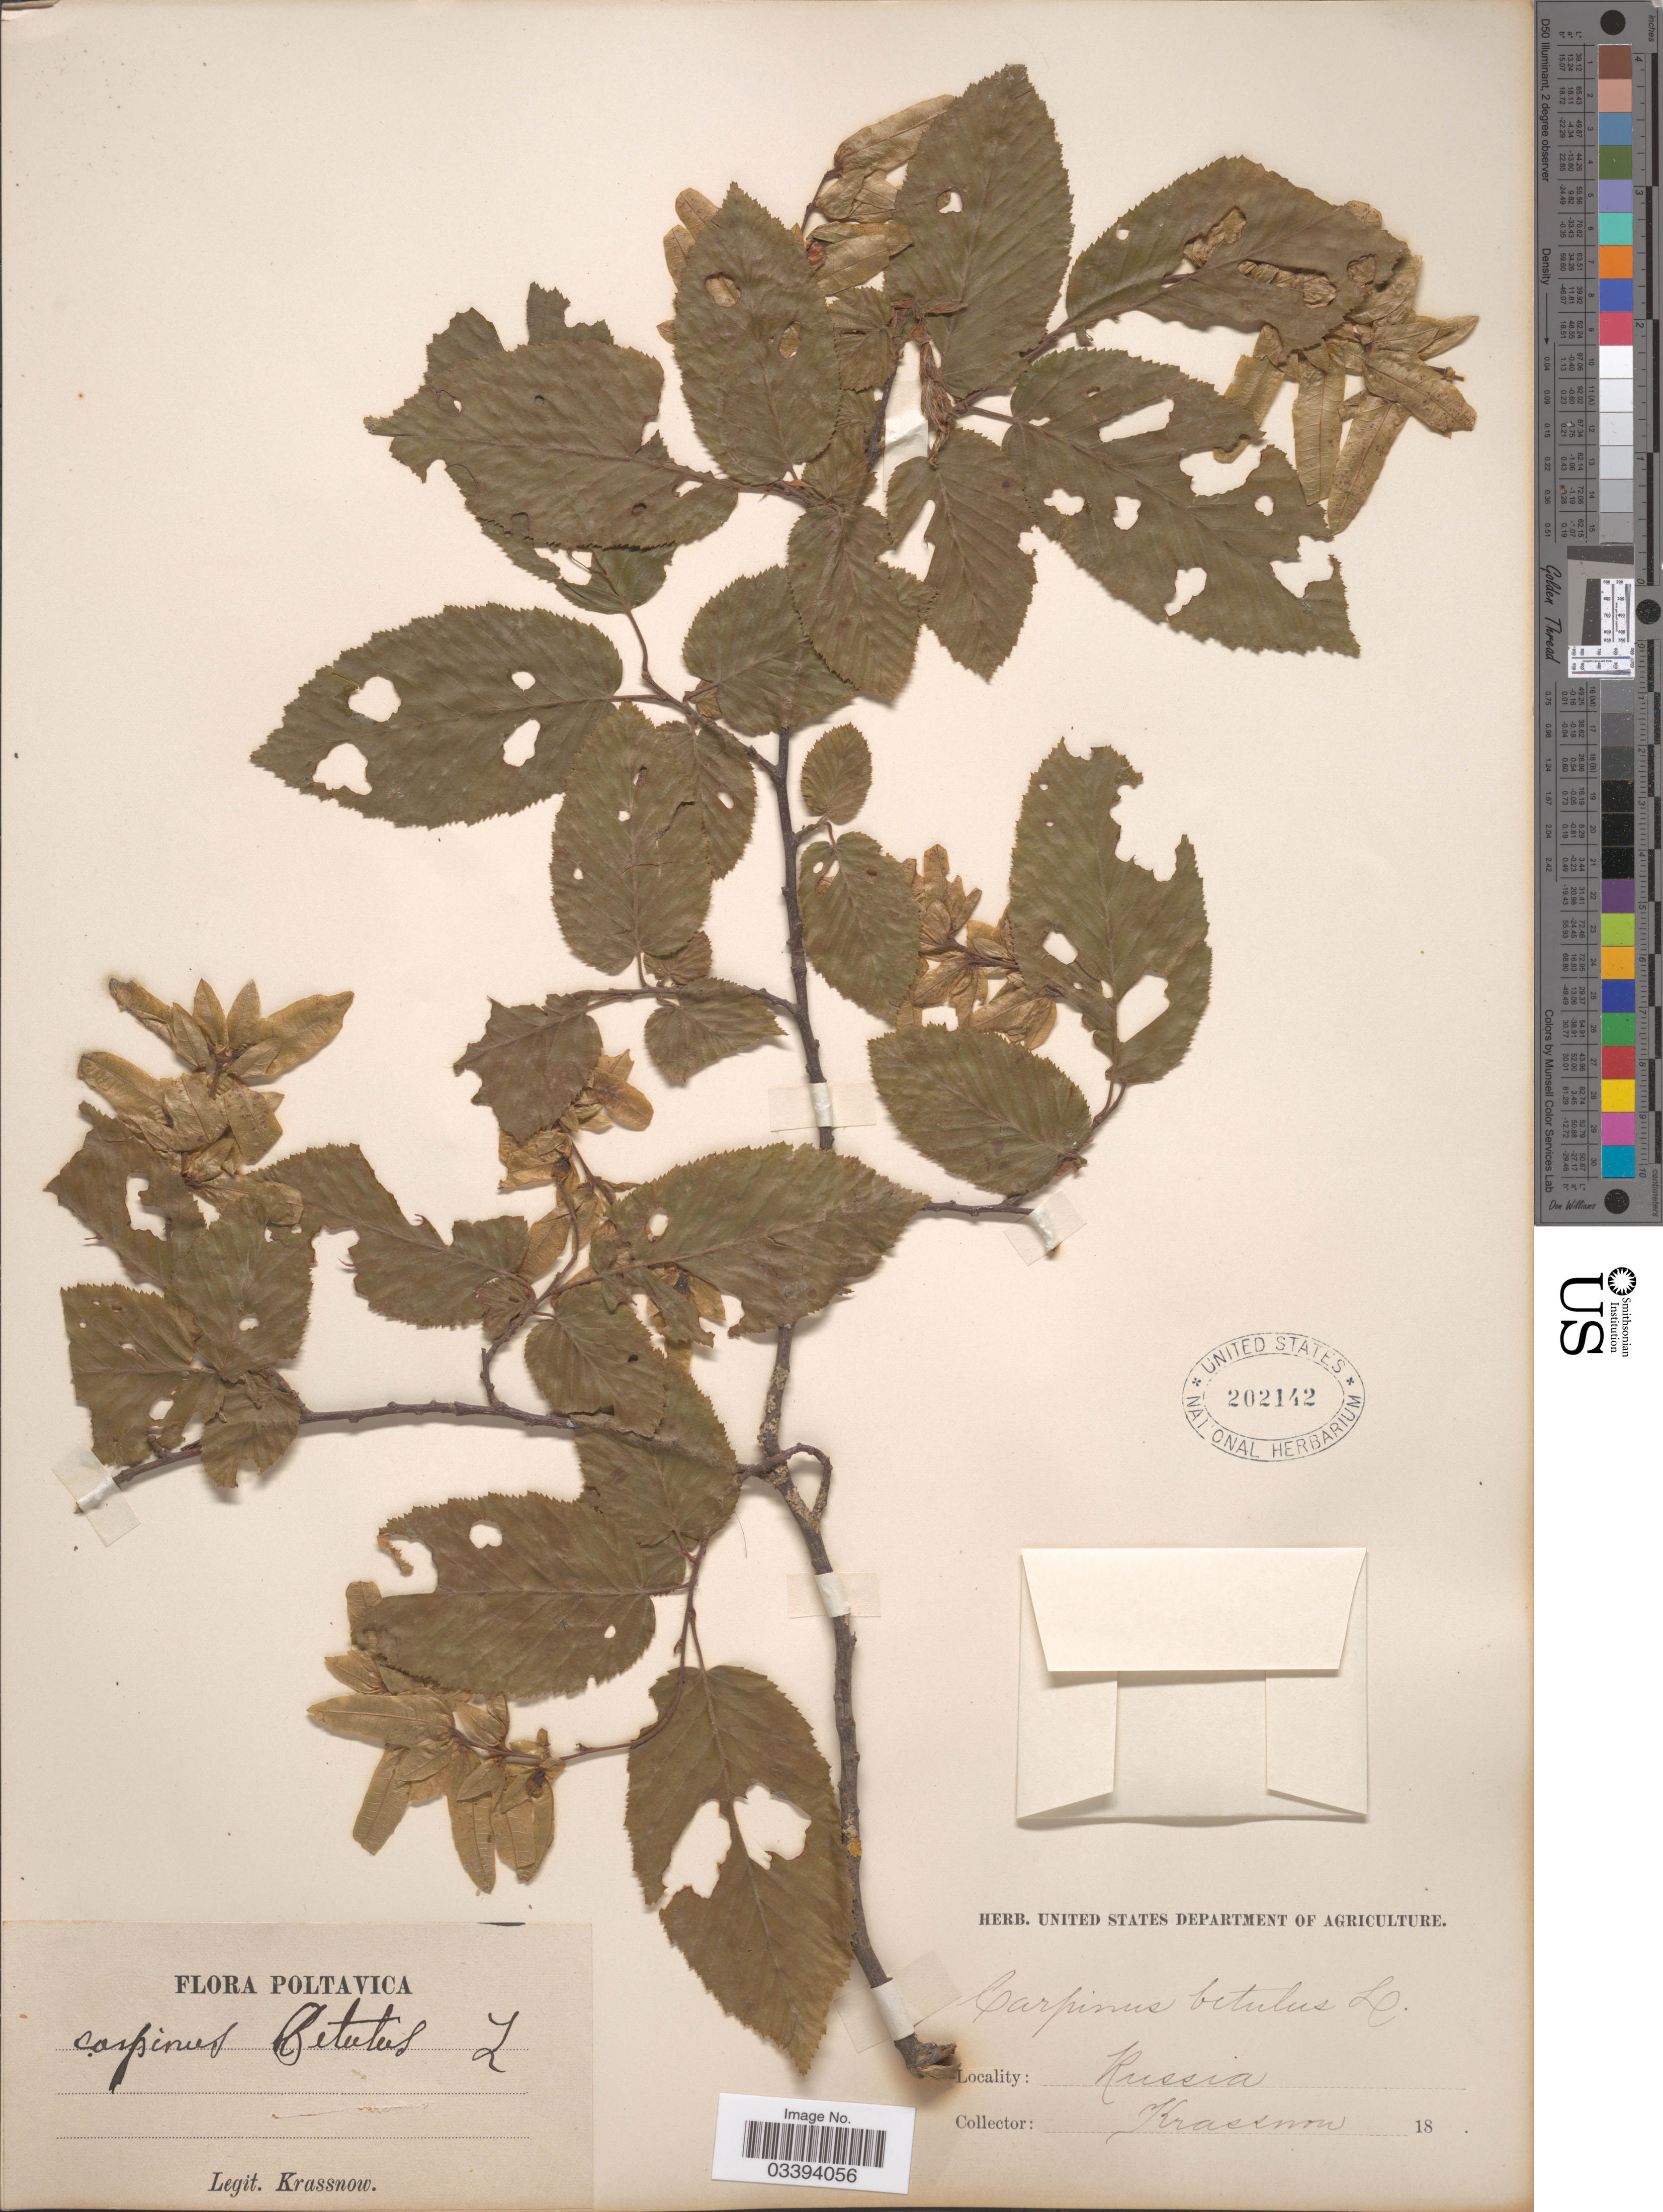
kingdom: Plantae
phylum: Tracheophyta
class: Magnoliopsida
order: Fagales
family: Betulaceae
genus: Carpinus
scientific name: Carpinus betulus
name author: L.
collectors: -. Krassnow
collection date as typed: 18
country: Ukraine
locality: Poltavica. Russia.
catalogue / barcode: US 202142